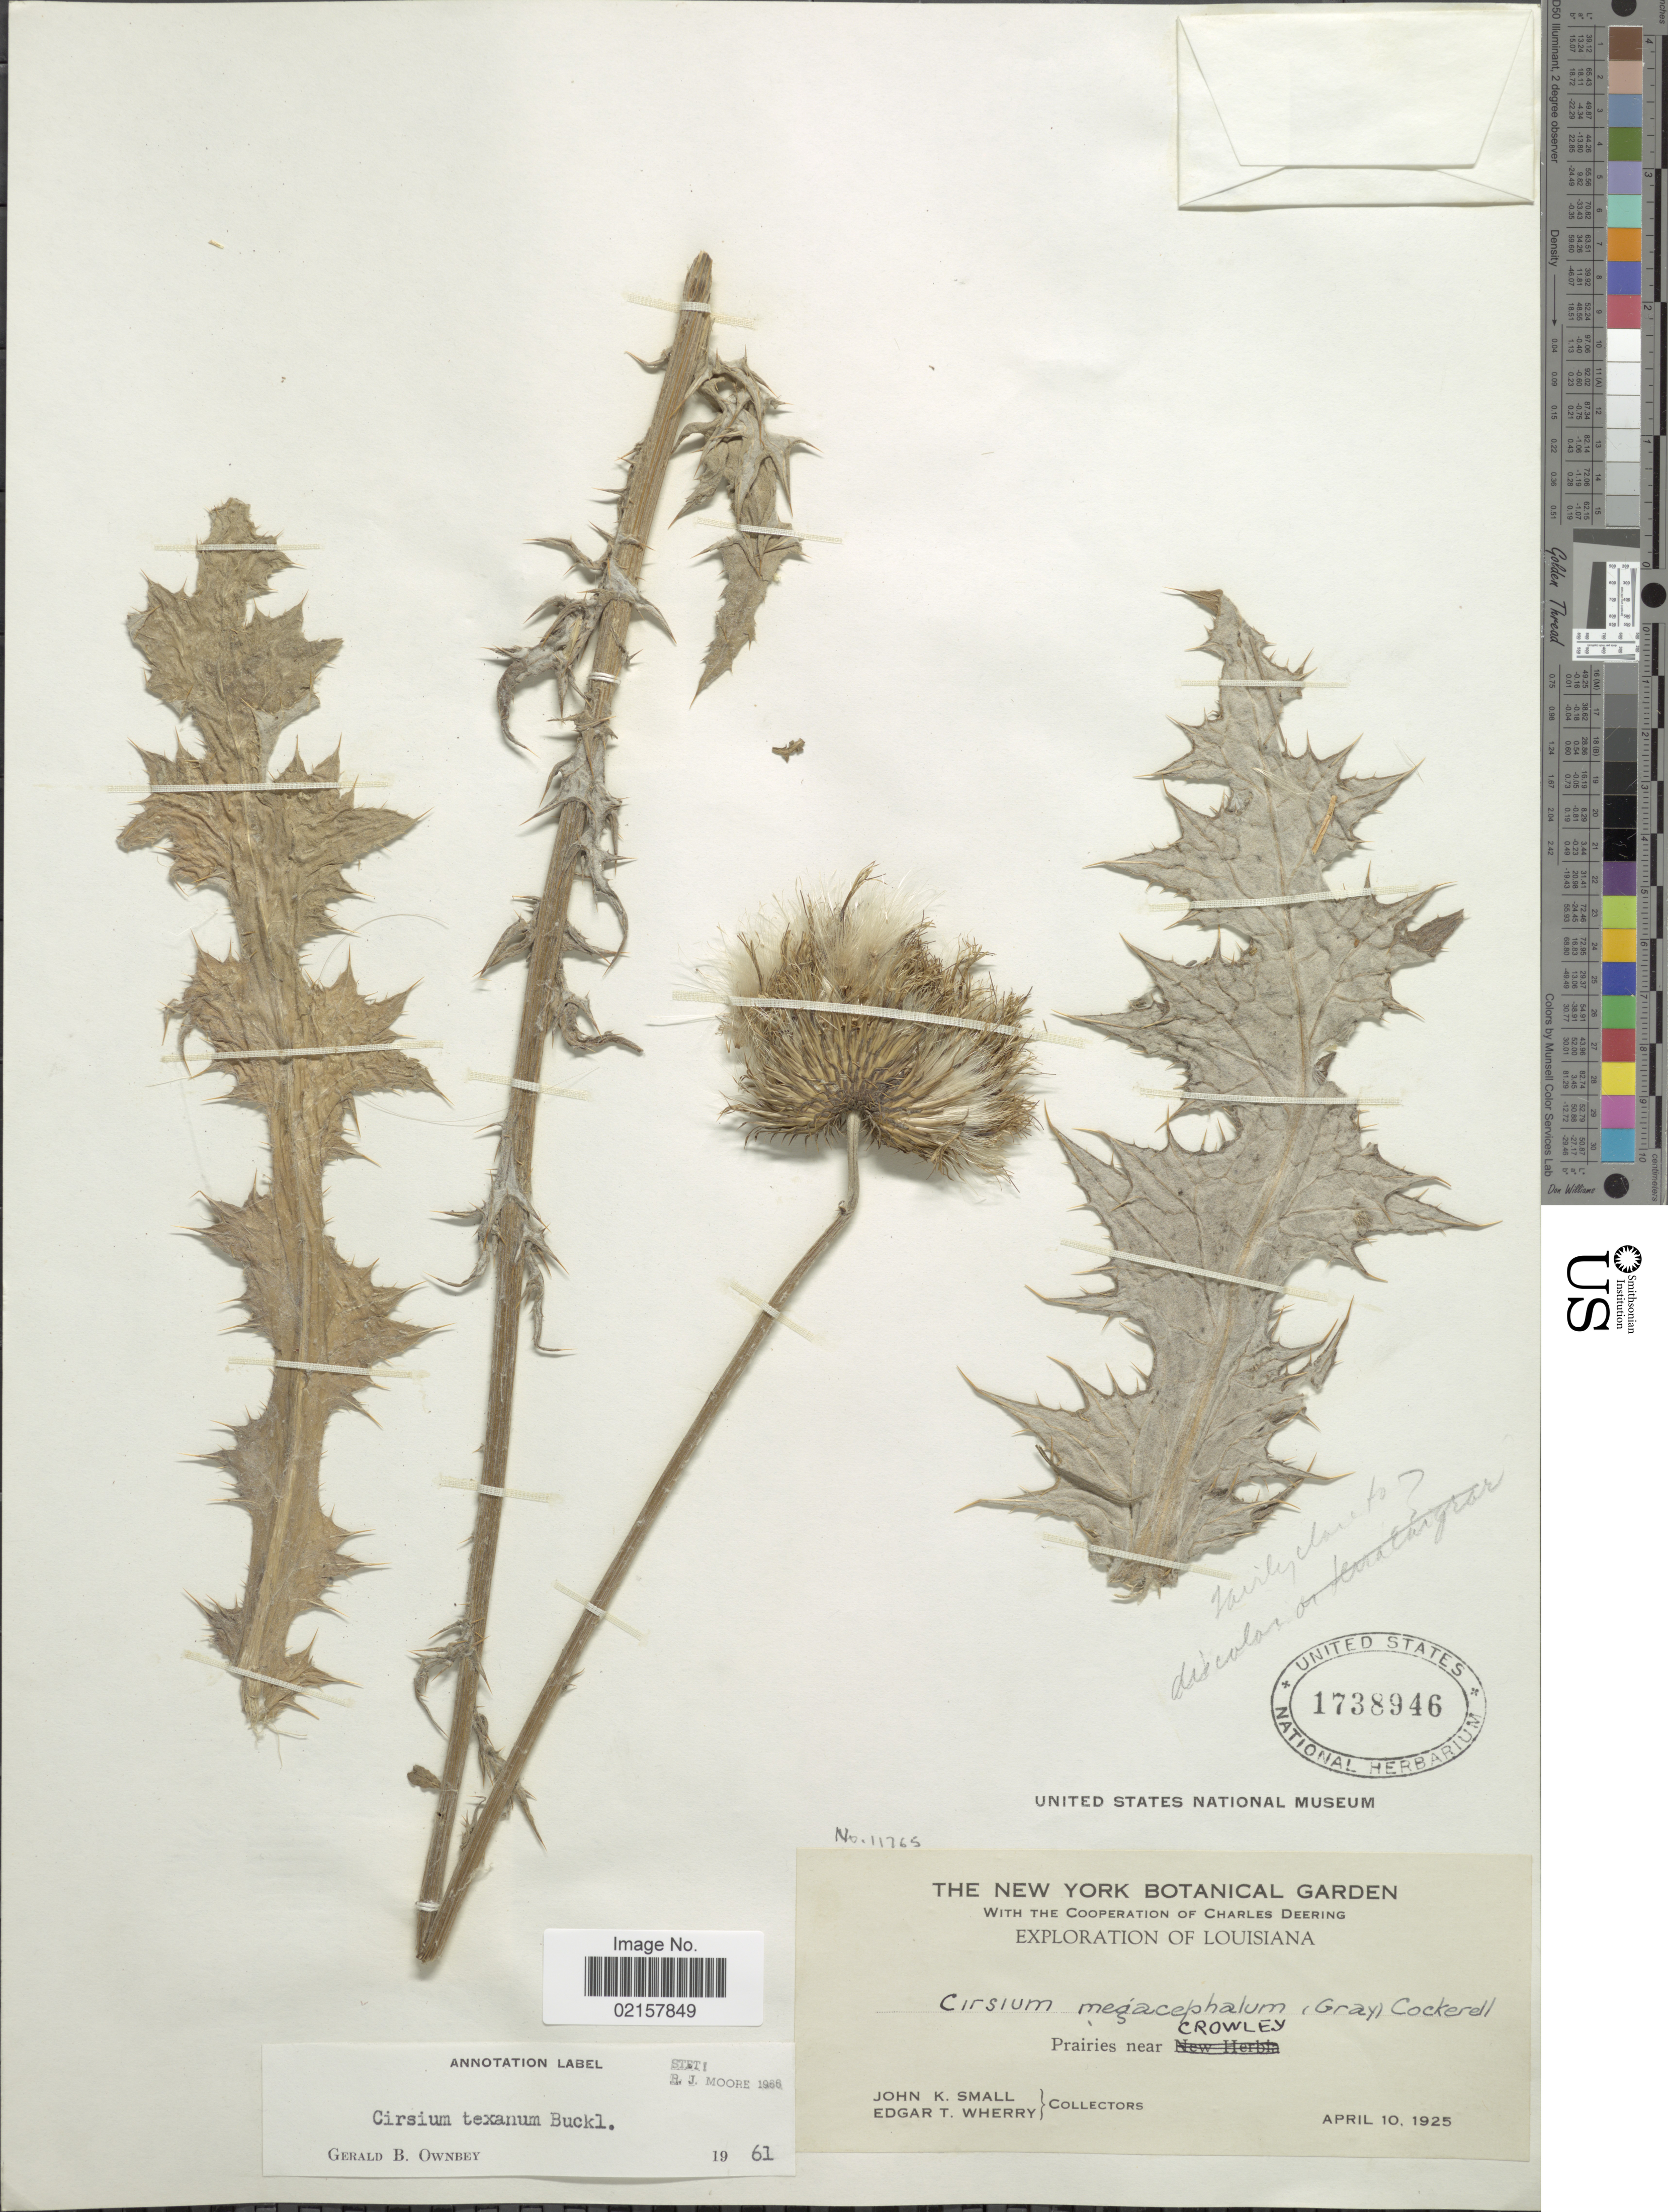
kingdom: Plantae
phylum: Tracheophyta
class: Magnoliopsida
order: Asterales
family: Asteraceae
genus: Cirsium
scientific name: Cirsium texanum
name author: Buckley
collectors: J. K. Small & E. T. Wherry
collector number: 11765?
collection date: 1925-04-10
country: United States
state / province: Louisiana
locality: Prairies near Crowley.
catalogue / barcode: US 1738946